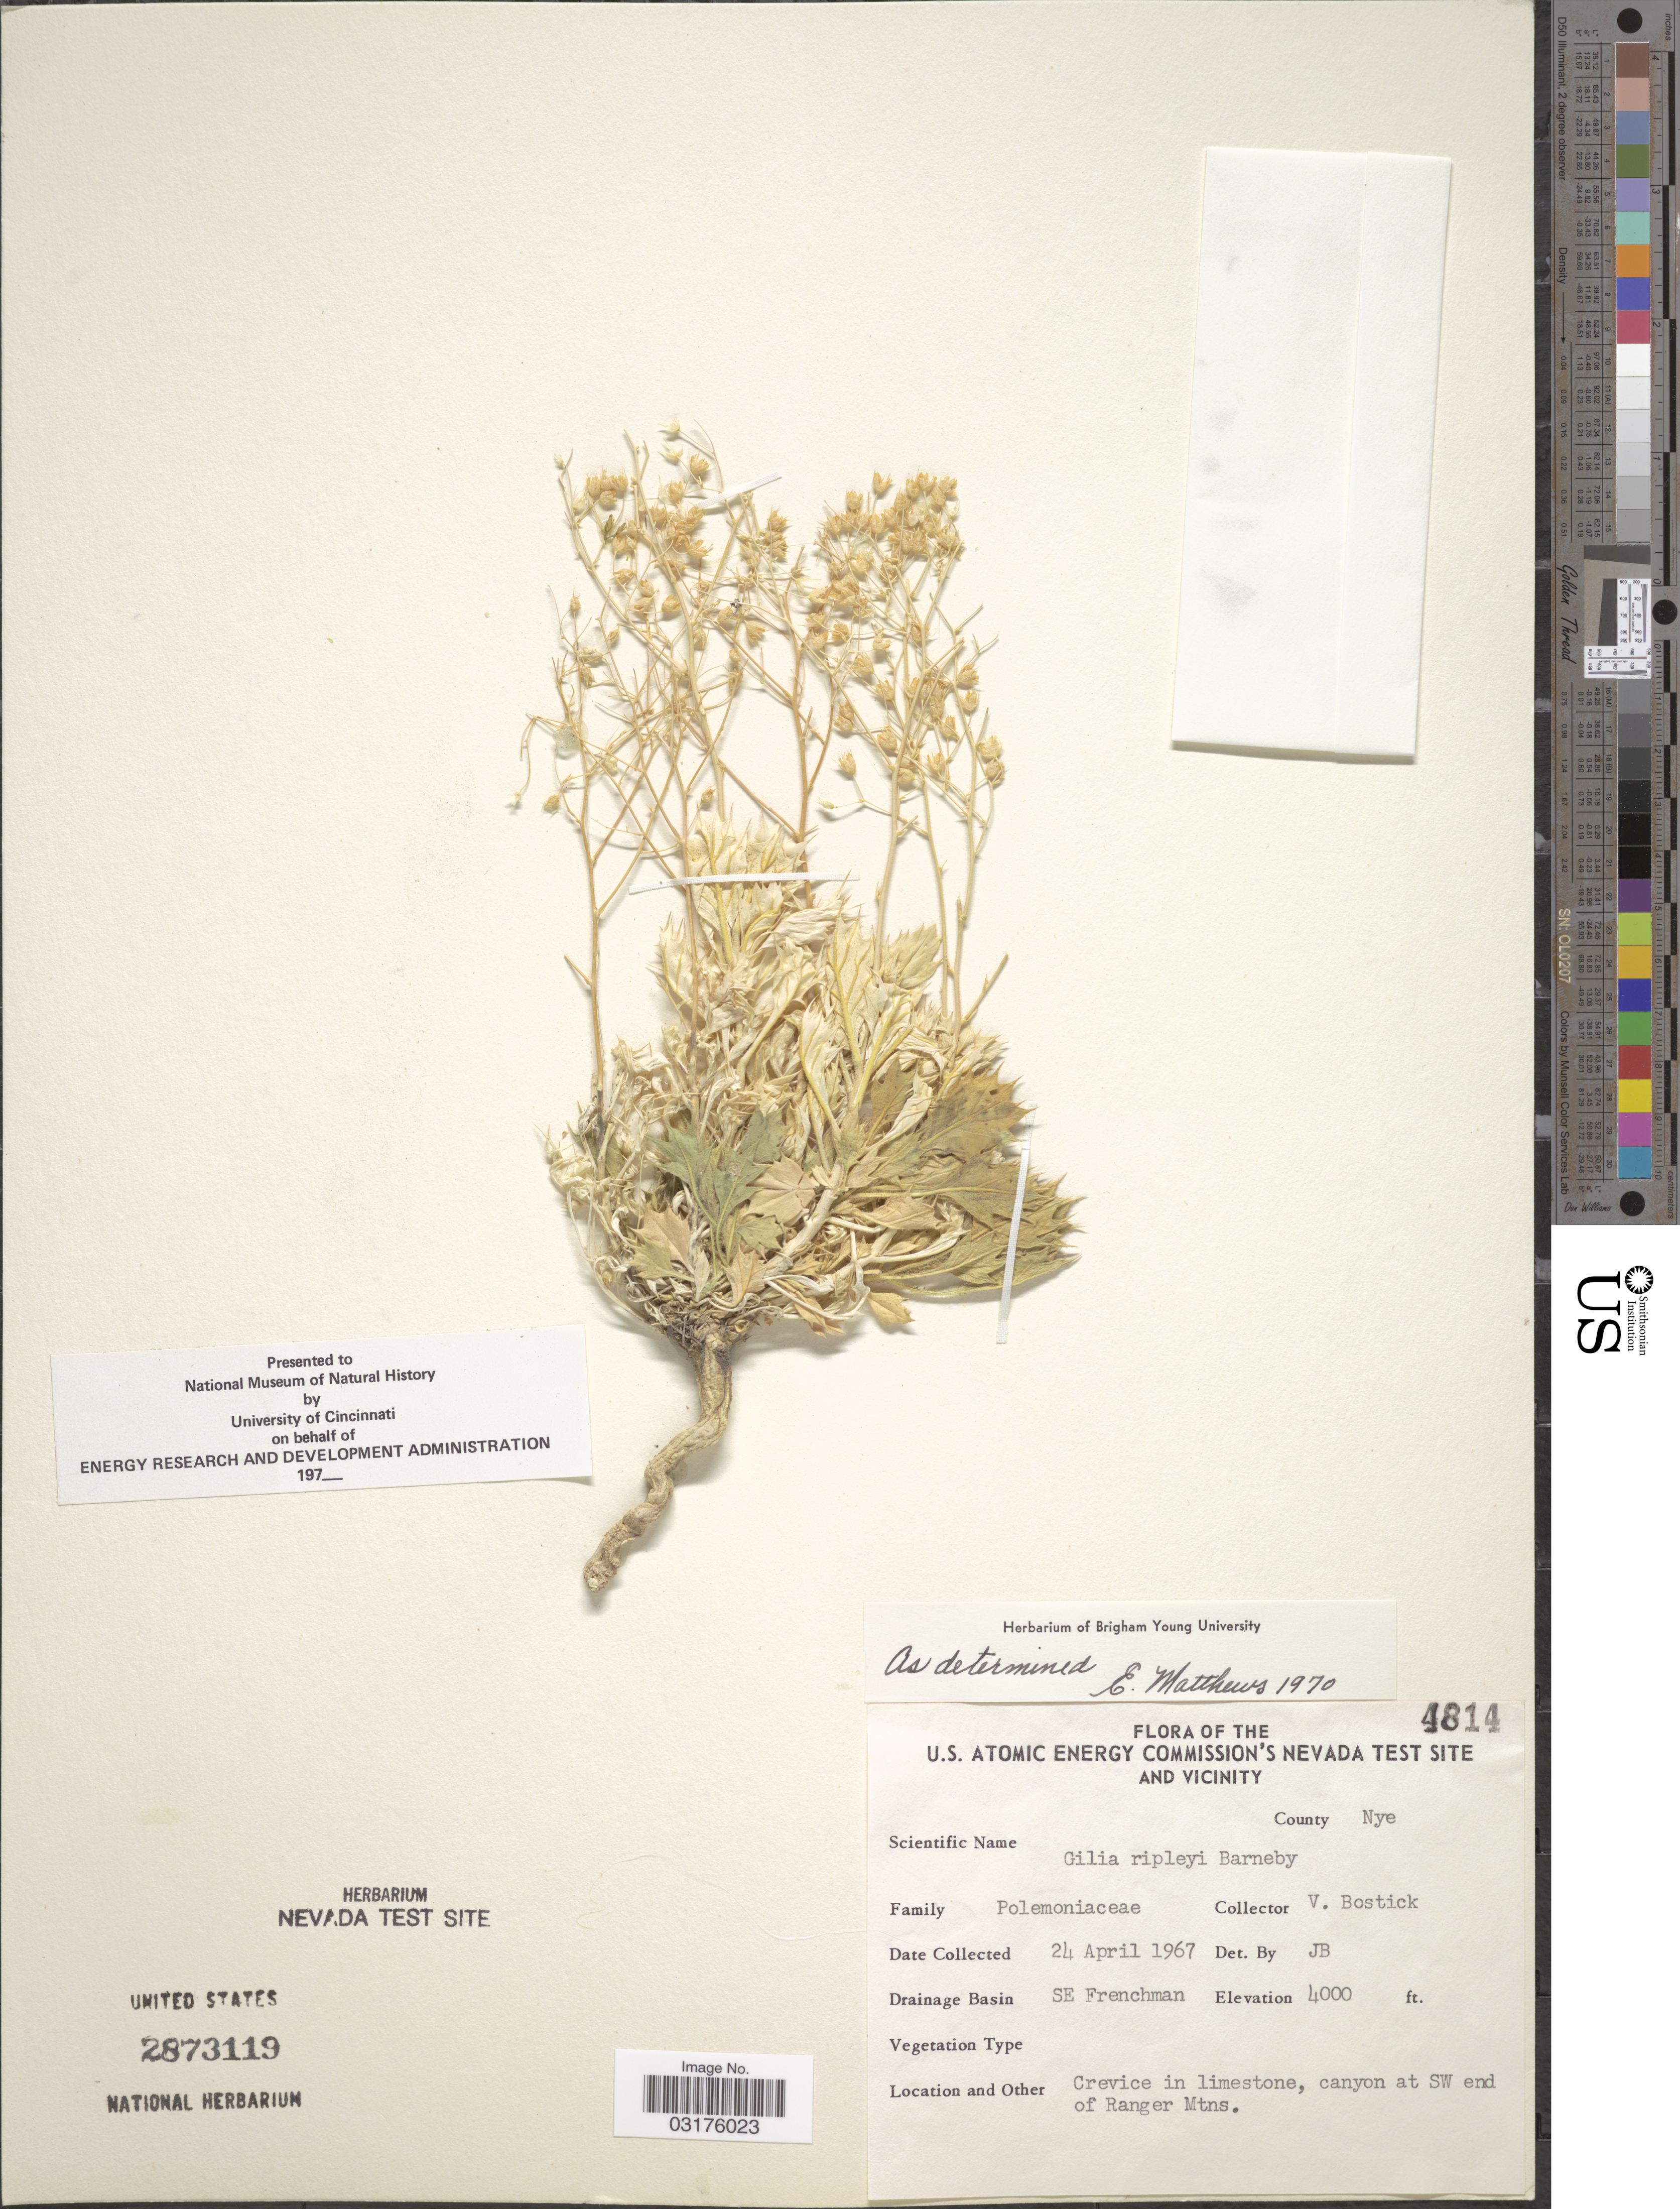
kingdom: Plantae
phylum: Tracheophyta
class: Magnoliopsida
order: Ericales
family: Polemoniaceae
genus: Aliciella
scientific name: Aliciella ripleyi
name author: (Barneby) J.M. Porter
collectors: V. Bostick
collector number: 4814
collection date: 1967-04-24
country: United States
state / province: Nevada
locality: U.S. Atomic Energy Commission's Nevada Test Site and Vicinity, County Nye, Drainage Basin SE Frenchman, Crevice in limestone, canyon at SW end of Ranger Mtns.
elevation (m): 1219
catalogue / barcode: US 2873119